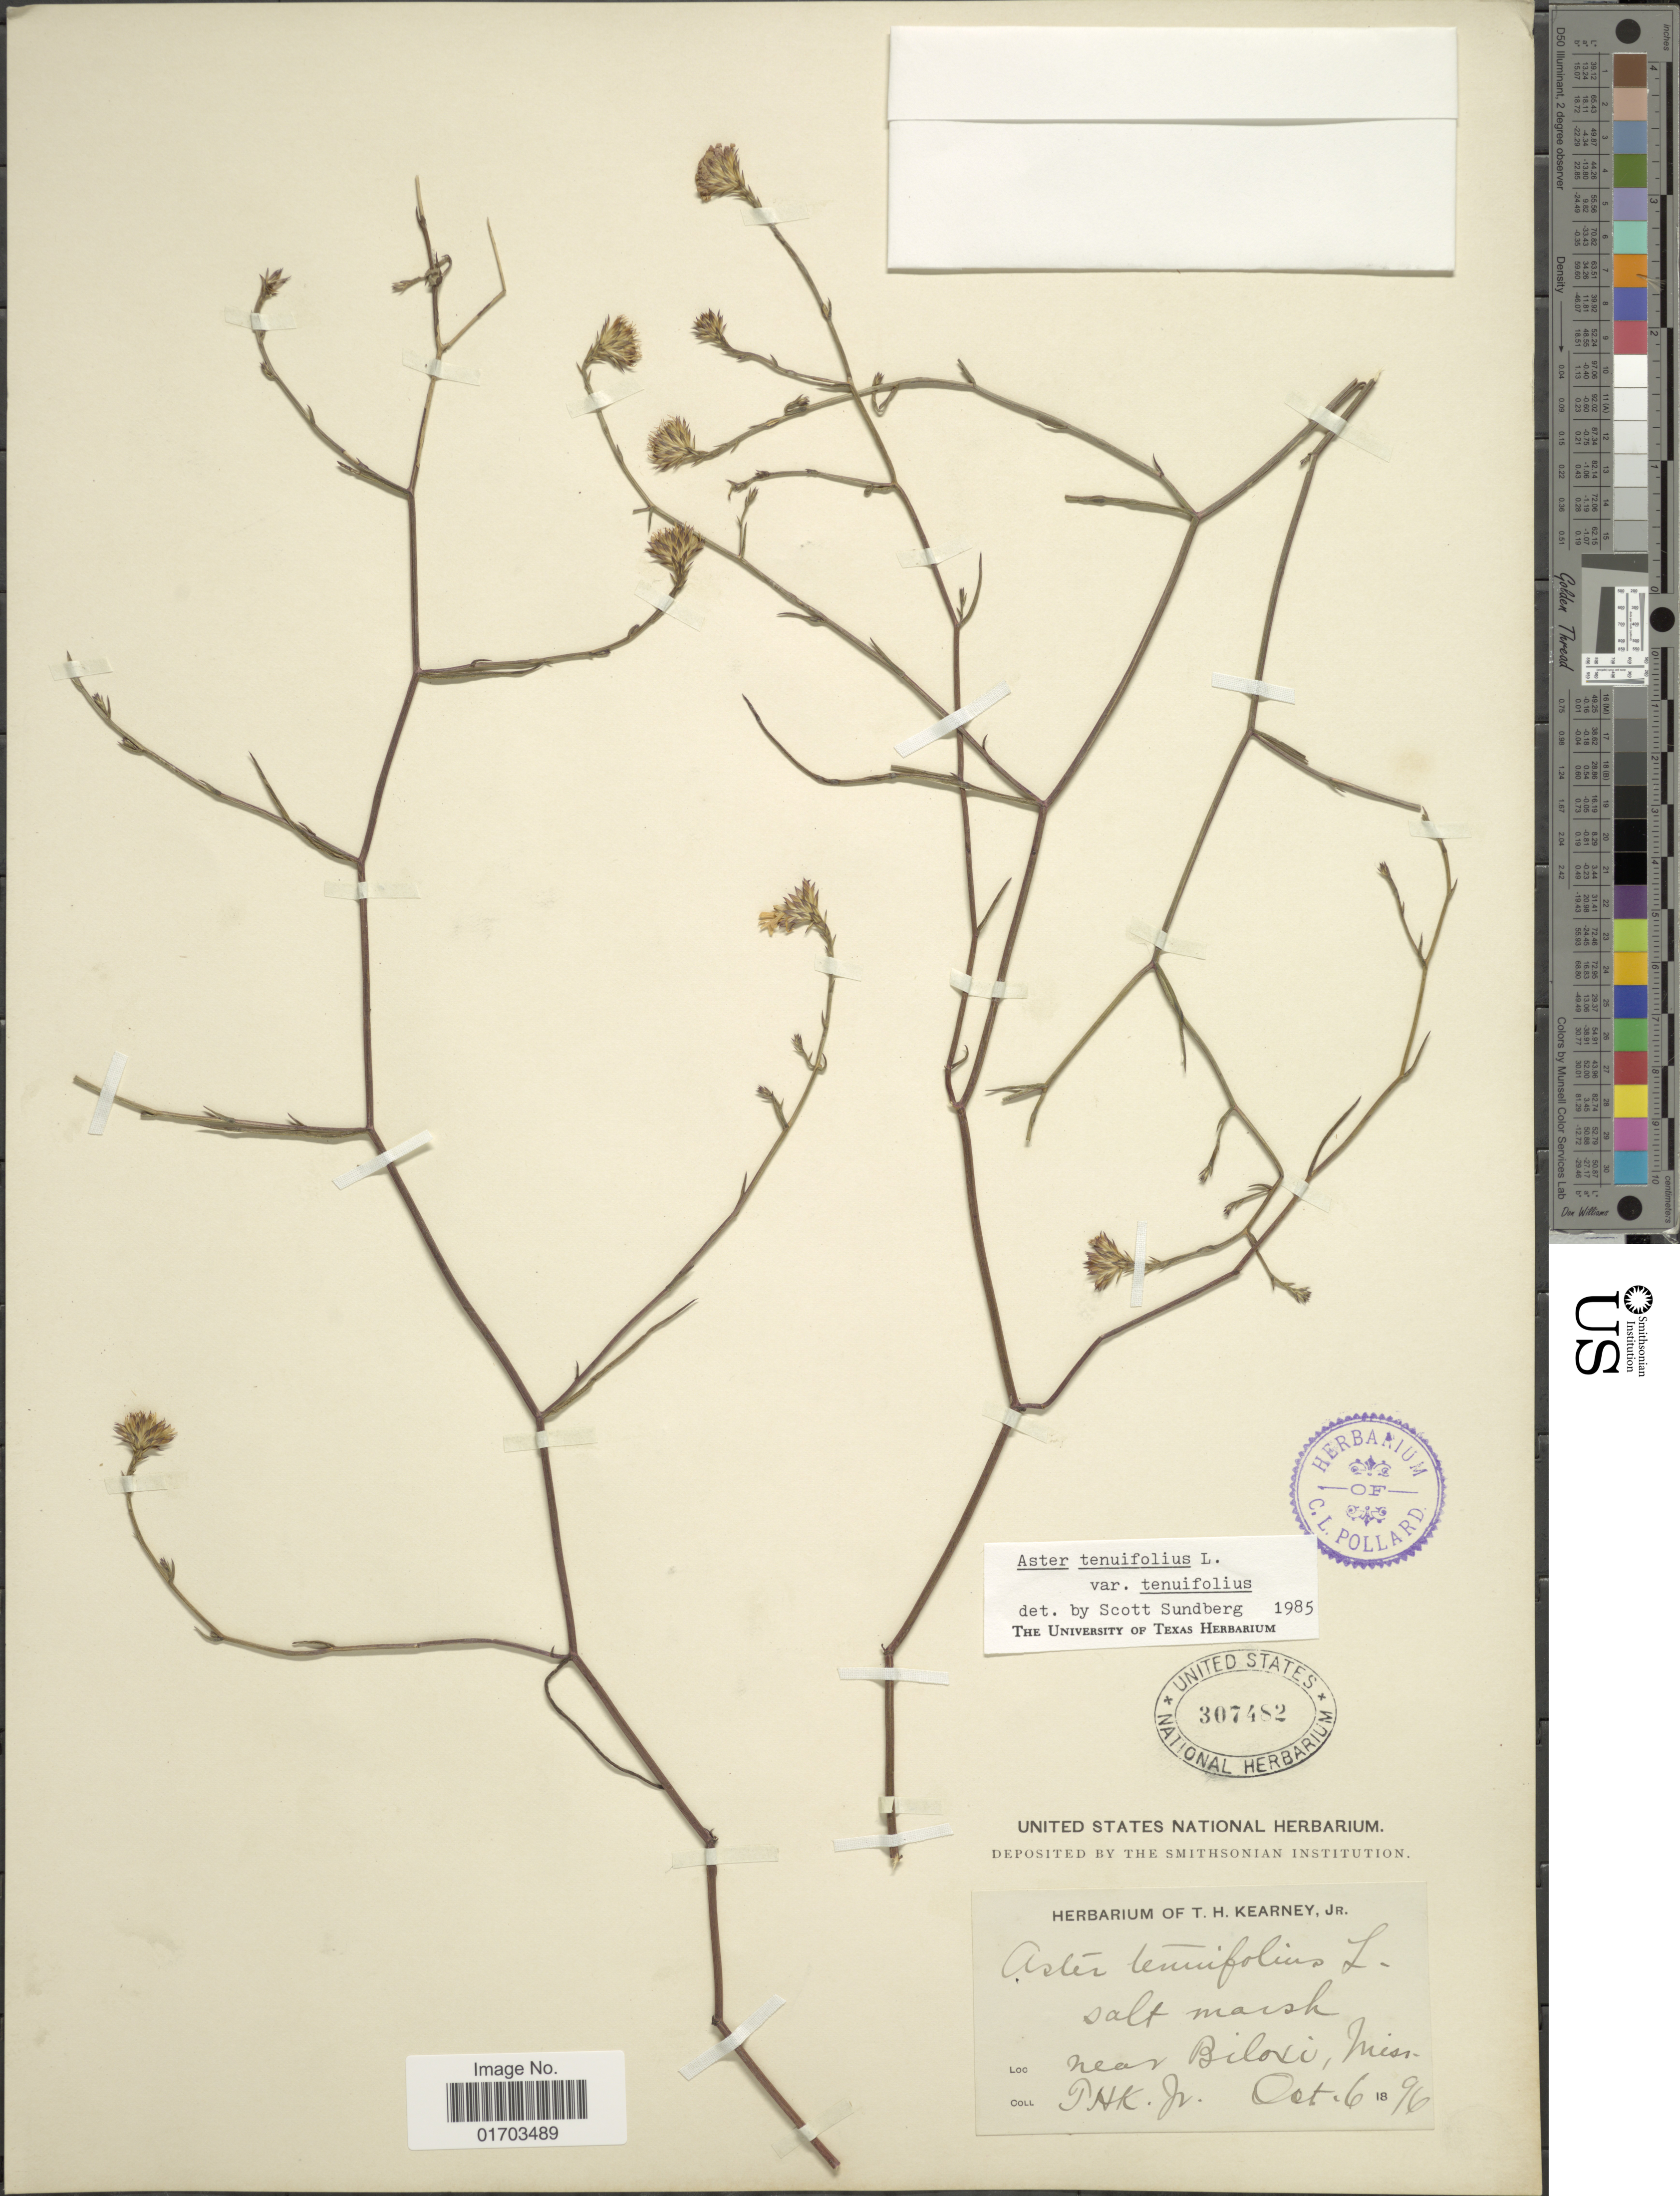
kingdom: Plantae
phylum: Tracheophyta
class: Magnoliopsida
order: Asterales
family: Asteraceae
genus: Symphyotrichum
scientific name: Symphyotrichum tenuifolium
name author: (L.) G.L. Nesom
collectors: T. H. Kearney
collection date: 1896-10-06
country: United States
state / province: Mississippi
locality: Salt marsh, near Biloxi.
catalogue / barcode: US 347482